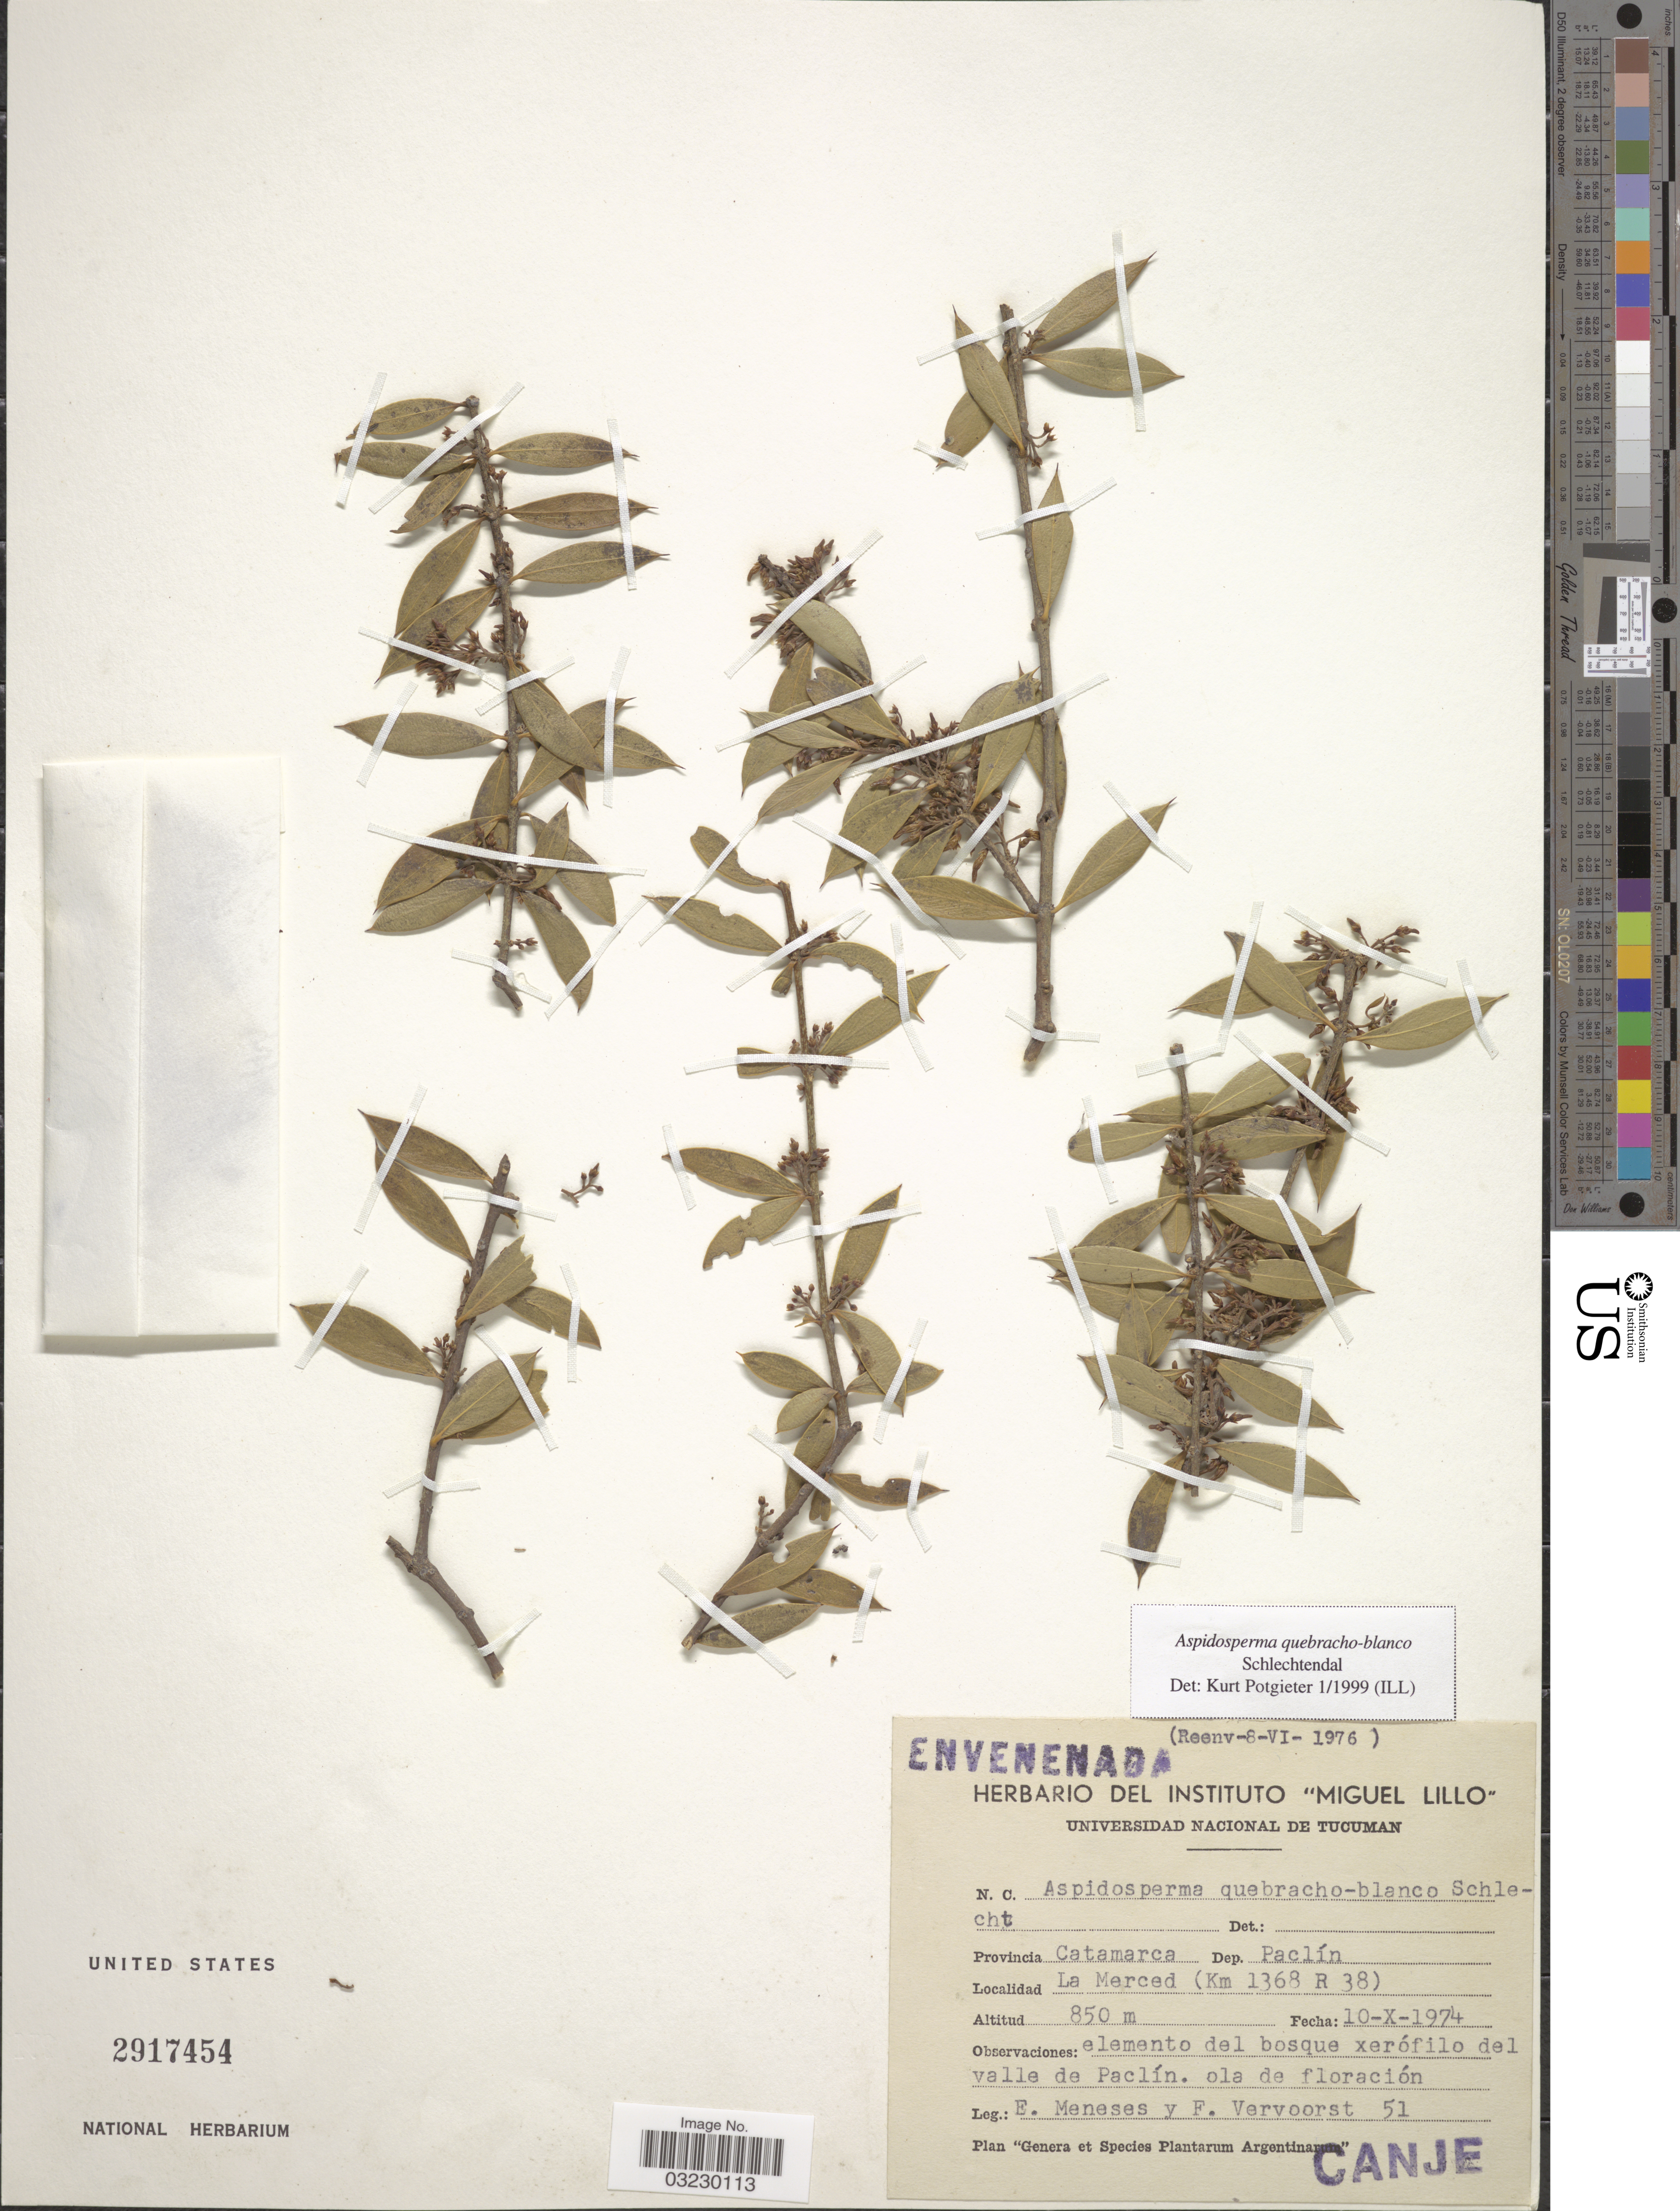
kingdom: Plantae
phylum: Tracheophyta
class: Magnoliopsida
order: Gentianales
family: Apocynaceae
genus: Aspidosperma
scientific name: Aspidosperma quebracho-blanco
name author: Schltdl.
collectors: E. Meneses & F. Vervoorst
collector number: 51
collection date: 1974-10-10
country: Argentina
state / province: Catamarca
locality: Dep. Paclín. La Merced (Km 1368 R 38).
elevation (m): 850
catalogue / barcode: US 2917454